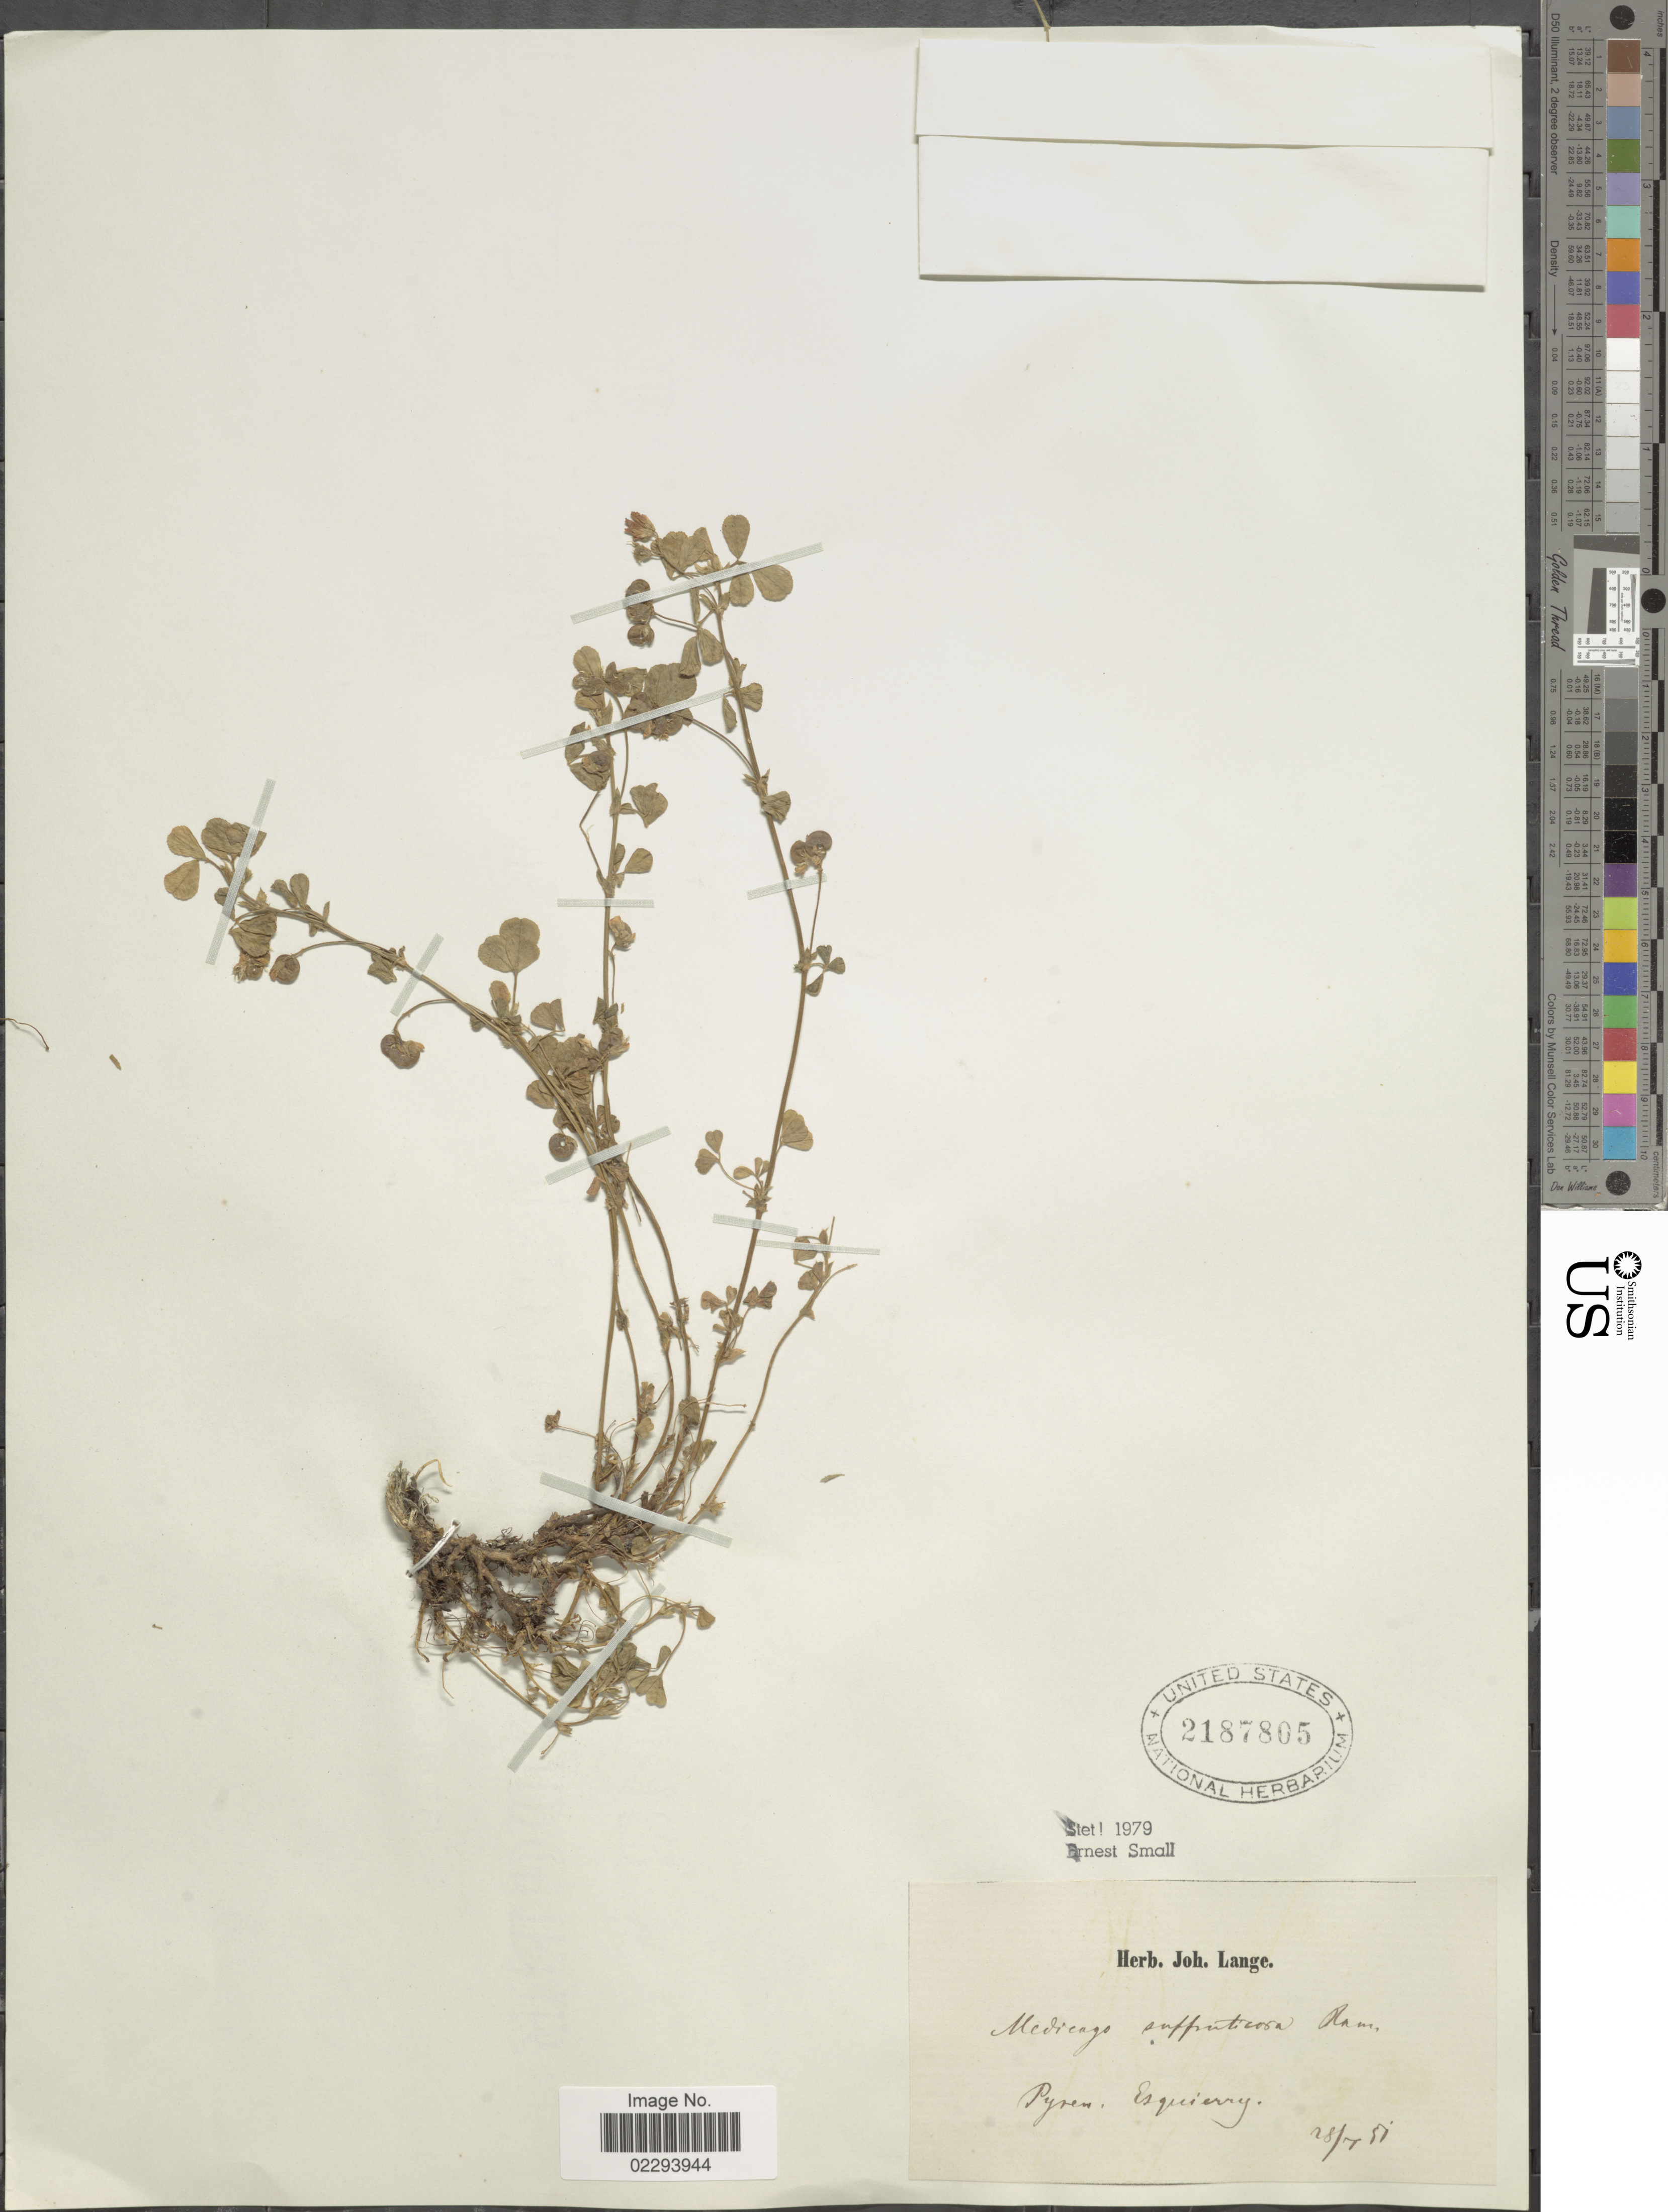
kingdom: Plantae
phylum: Tracheophyta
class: Magnoliopsida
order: Fabales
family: Fabaceae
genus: Medicago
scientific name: Medicago suffruticosa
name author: DC.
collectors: ex herb. Joh. Lange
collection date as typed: Transcribed d/m/y: 28/7/51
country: France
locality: Pyr. Esquierry [interpreted].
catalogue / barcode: US 2187805